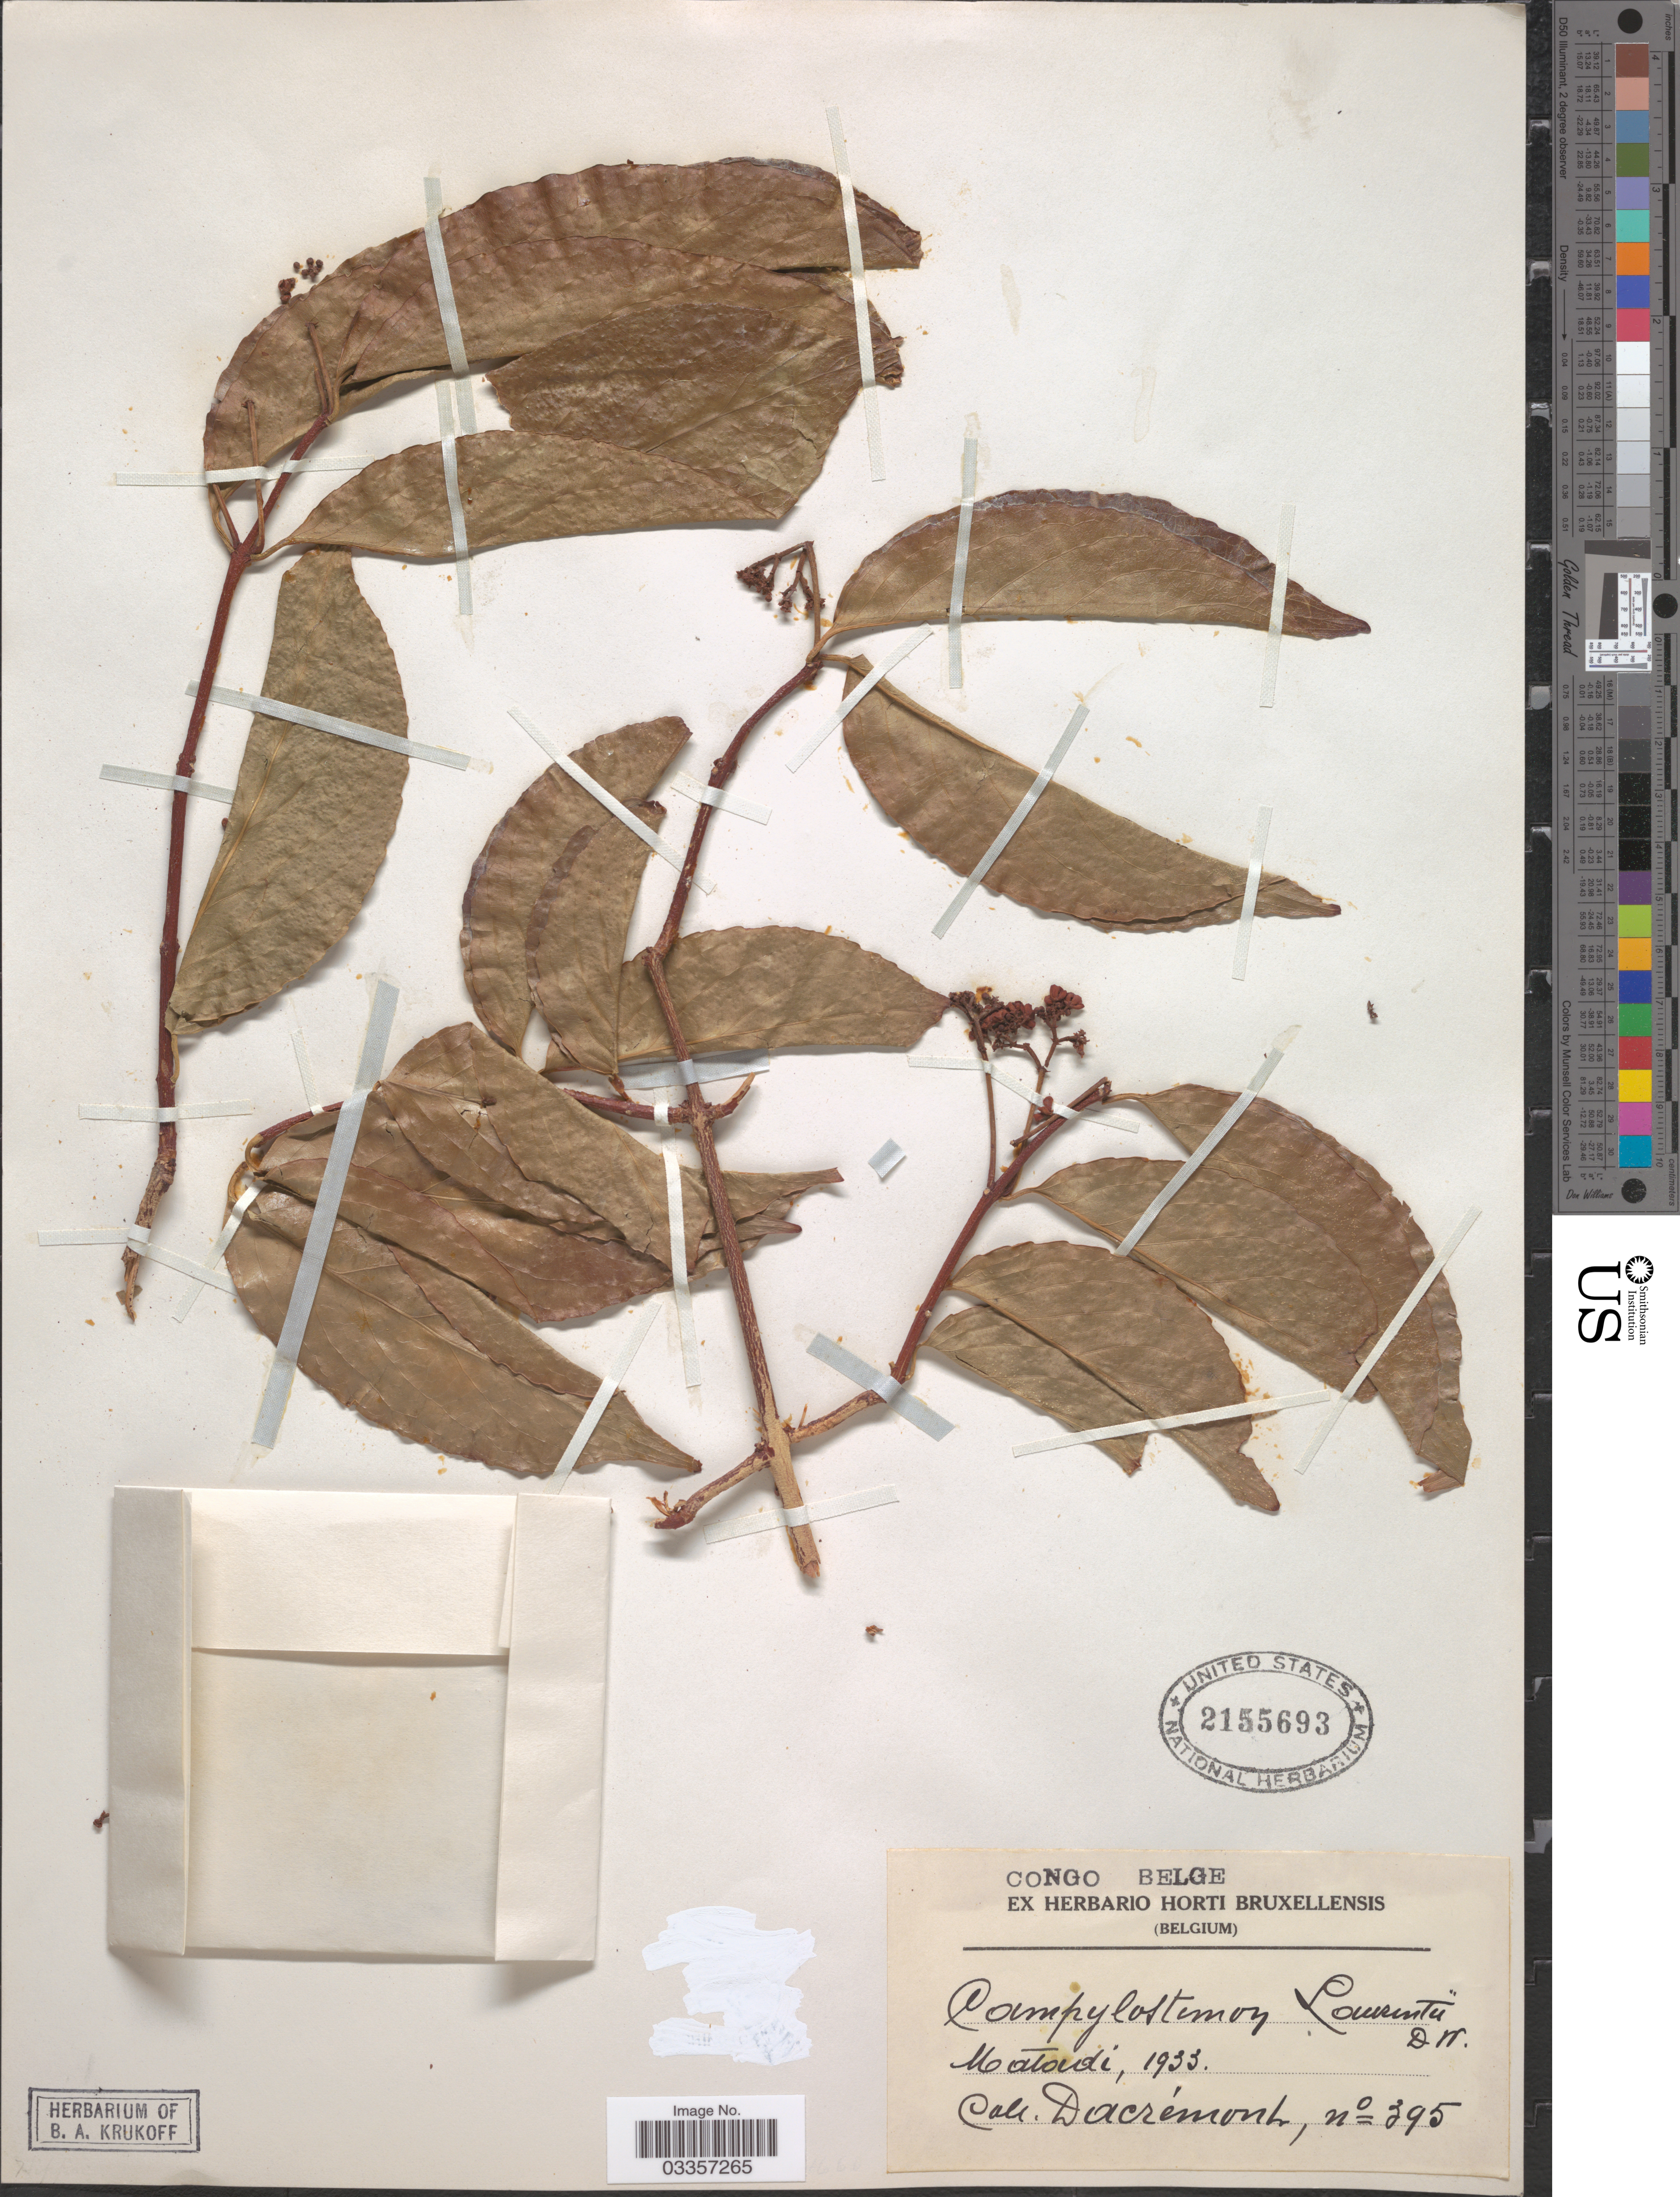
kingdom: Plantae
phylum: Tracheophyta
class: Magnoliopsida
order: Celastrales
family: Celastraceae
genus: Campylostemon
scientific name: Campylostemon laurentii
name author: De Wild.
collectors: -. Dacremont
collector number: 395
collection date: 1933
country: Congo, Democratic Republic of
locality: Congo Belge. Matadi.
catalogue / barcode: US 2155693